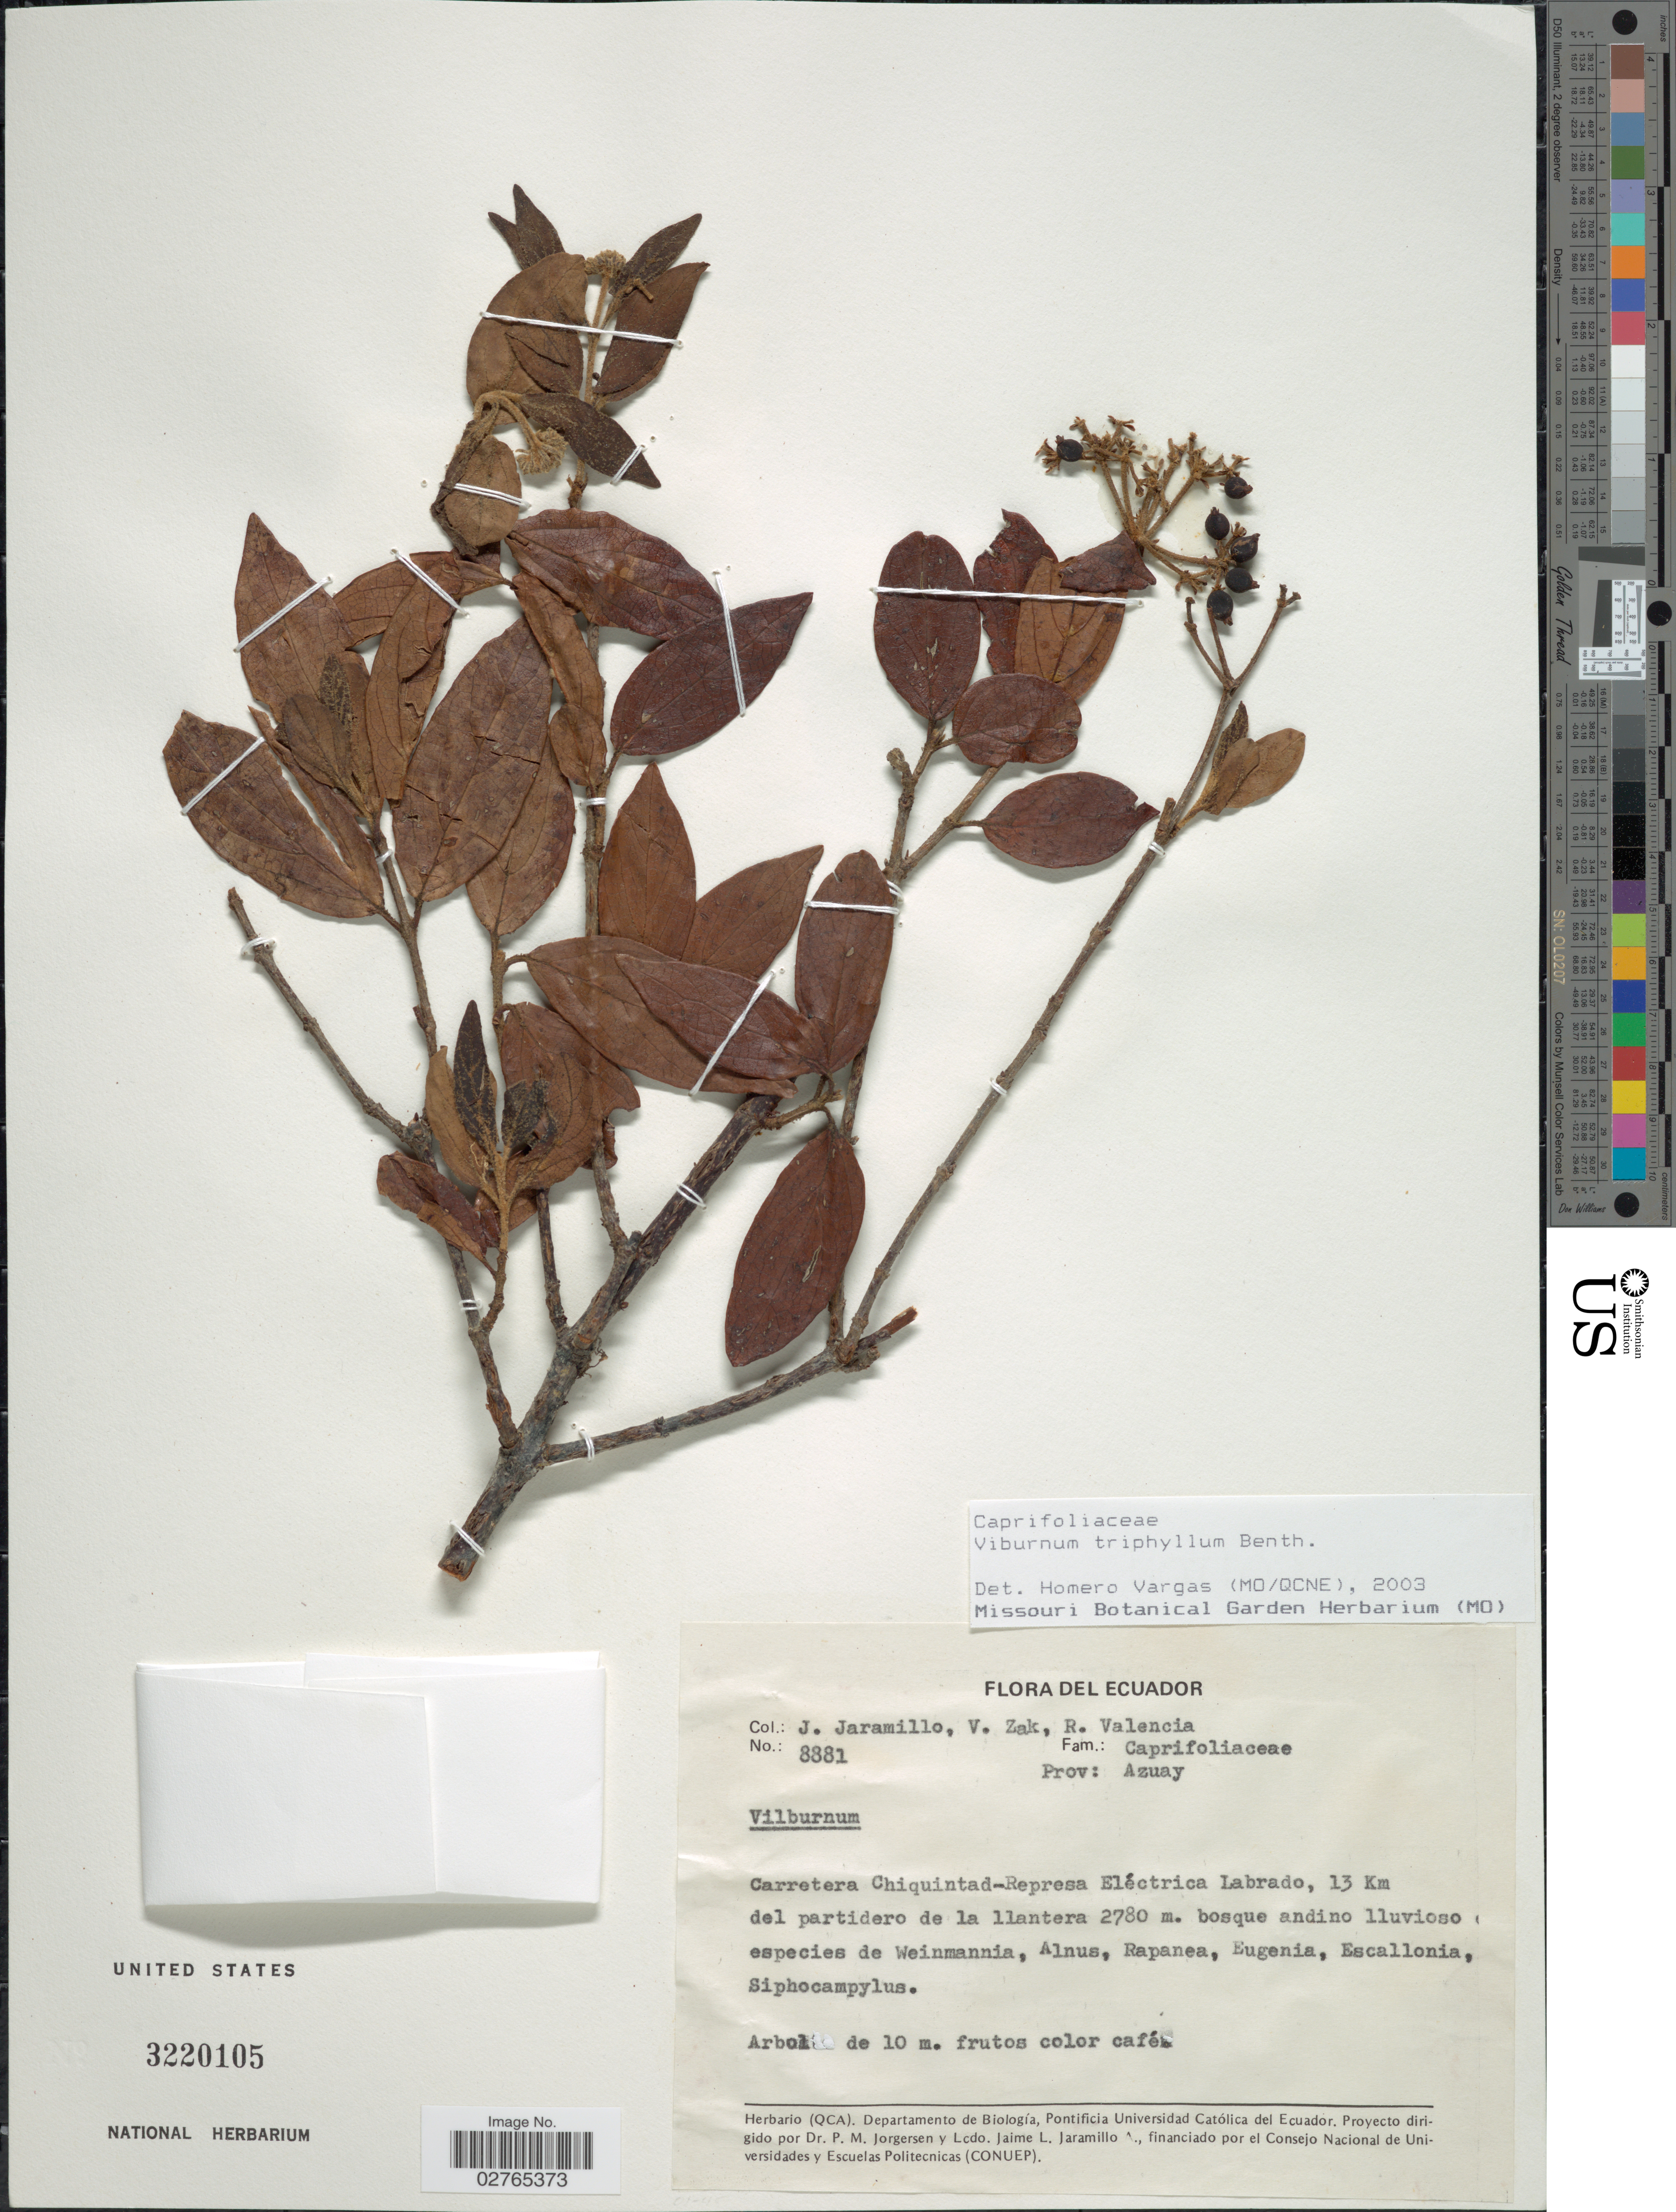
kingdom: Plantae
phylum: Tracheophyta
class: Magnoliopsida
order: Dipsacales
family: Viburnaceae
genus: Viburnum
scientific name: Viburnum triphyllum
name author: Benth.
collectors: J. Jaramillo, V. Zak & R. Valencia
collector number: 8881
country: Ecuador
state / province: Azuay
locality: Carretera Chiquintad-Represa Eléctrica Labrado, 13 Km del partidero de la llantera.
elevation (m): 2780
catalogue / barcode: US 3220105